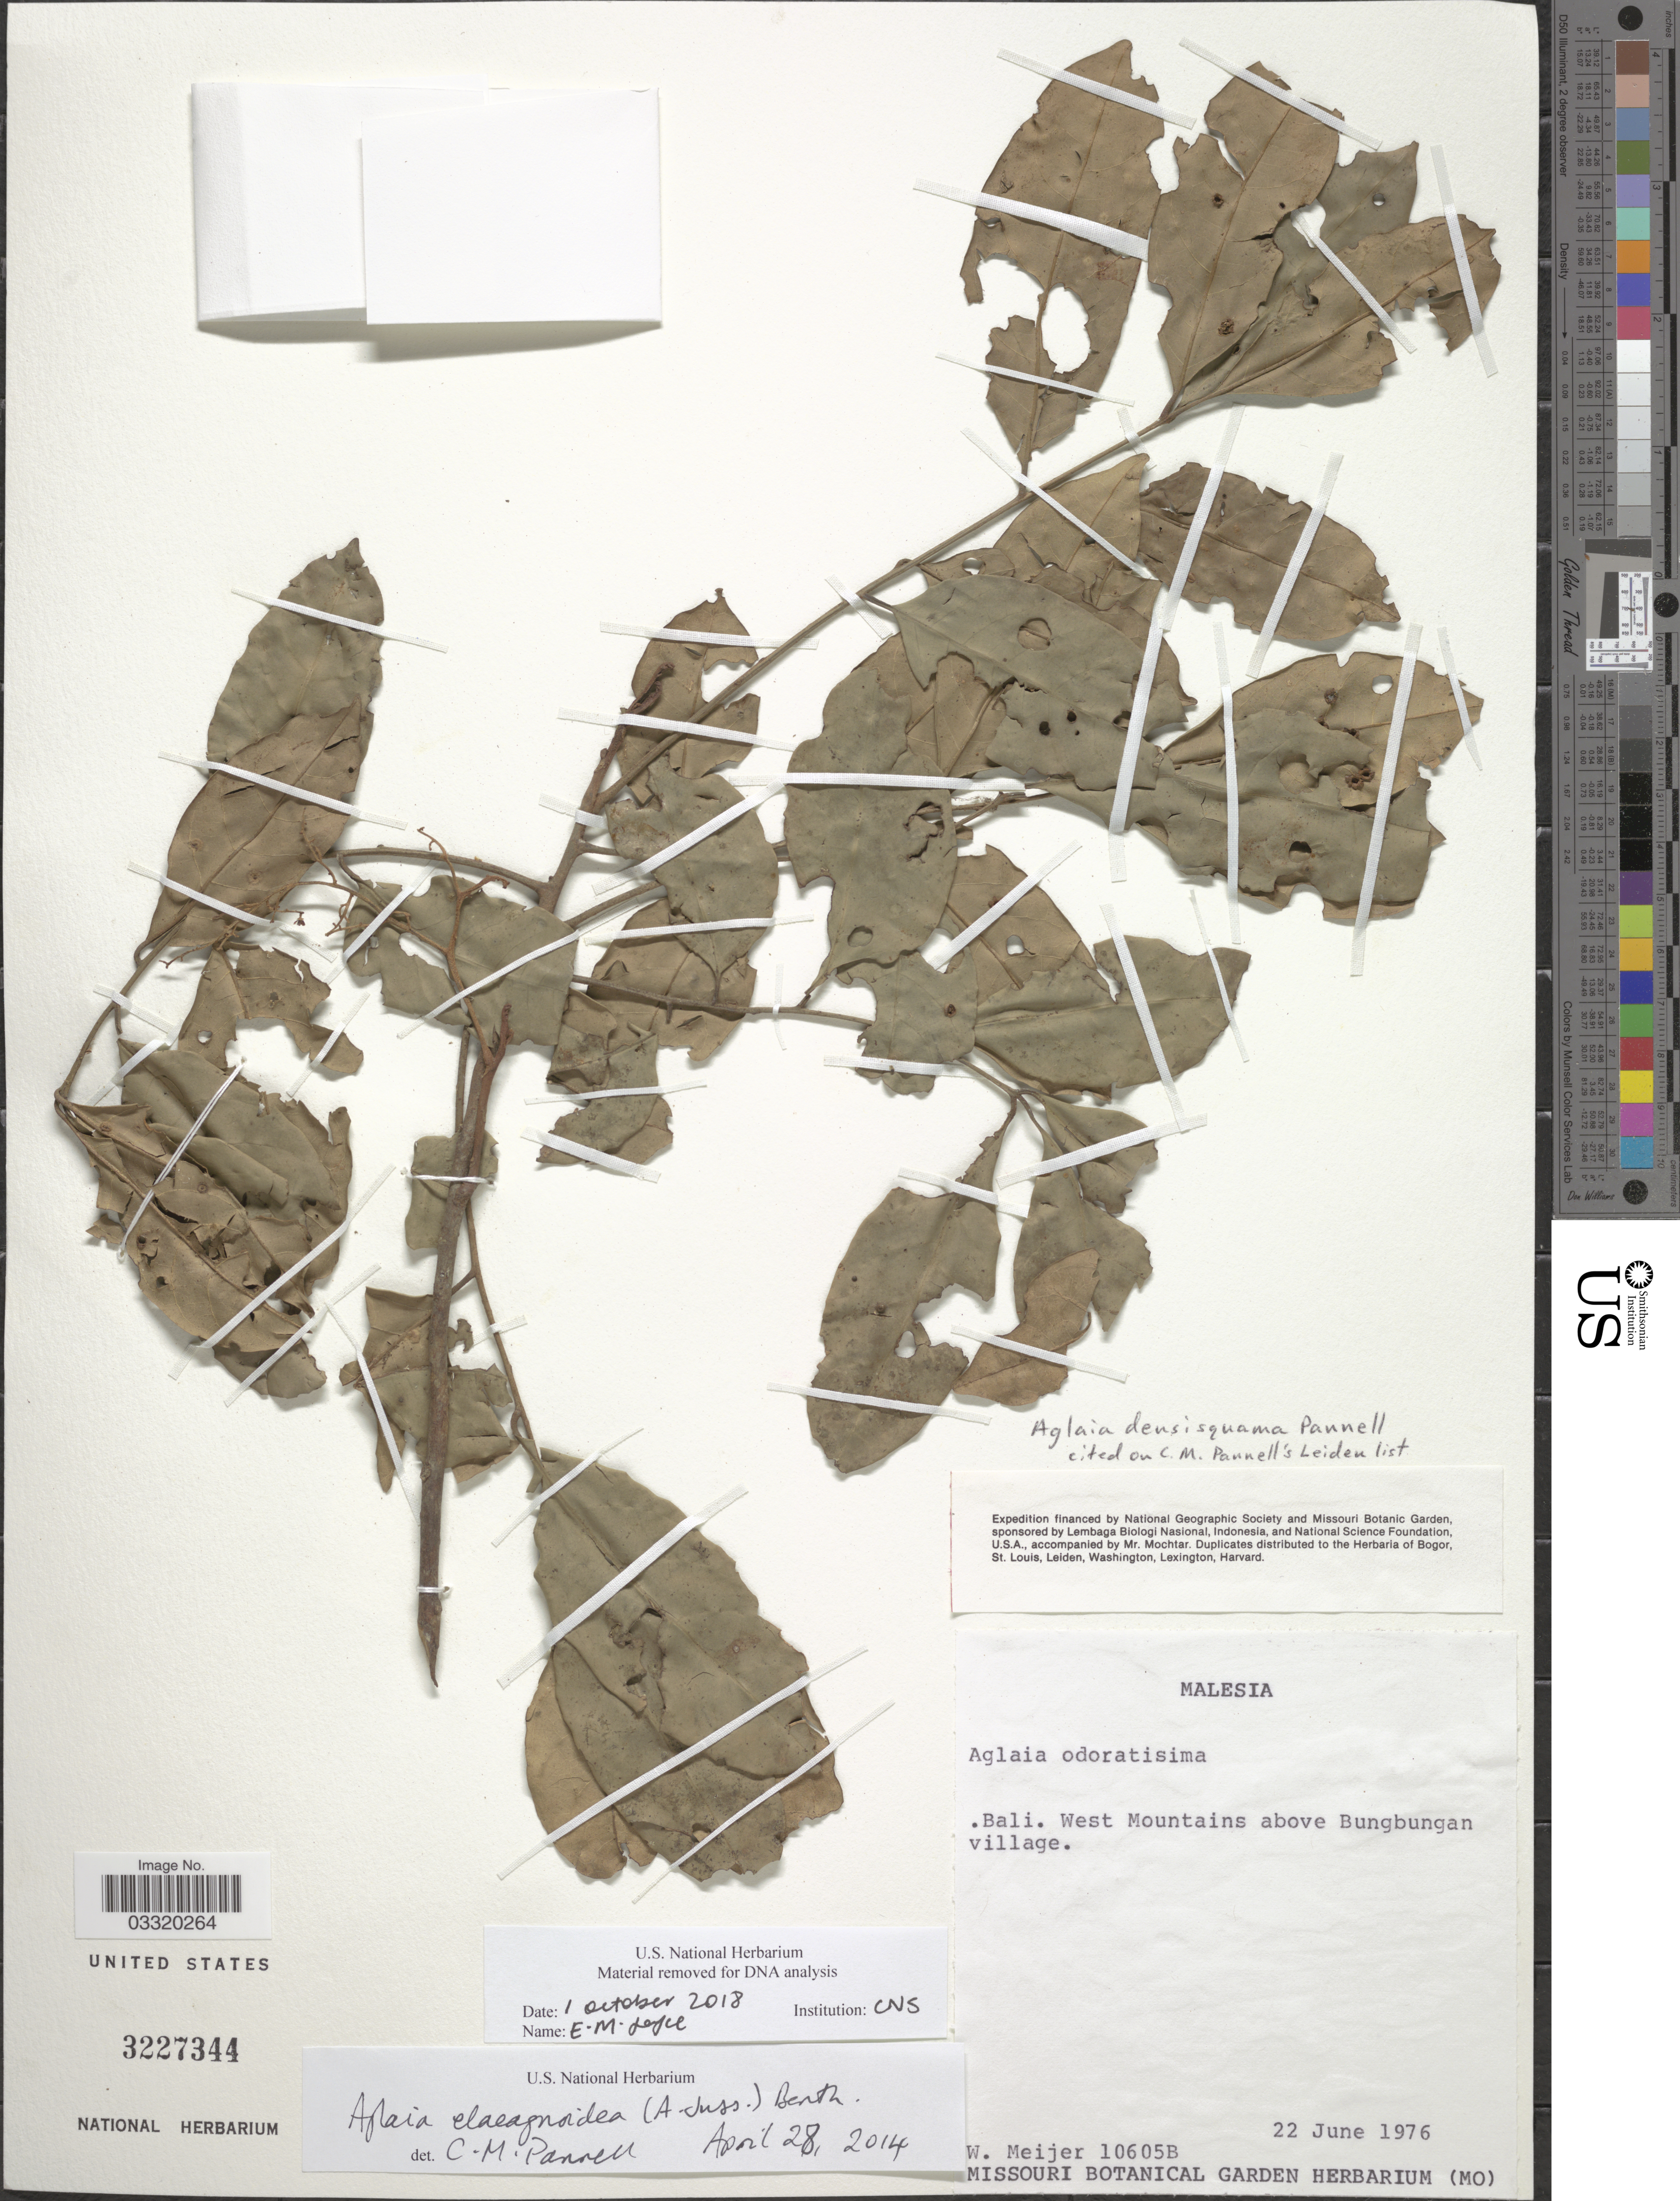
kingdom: Plantae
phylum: Tracheophyta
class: Magnoliopsida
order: Sapindales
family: Meliaceae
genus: Aglaia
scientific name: Aglaia elaeagnoidea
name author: (A. Juss.) Benth.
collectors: W. Meijer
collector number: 10605B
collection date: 1976-06-22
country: Indonesia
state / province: Nusa Tenggara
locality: Bali. West Mountains above Bungbungan village.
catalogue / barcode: US 3227344